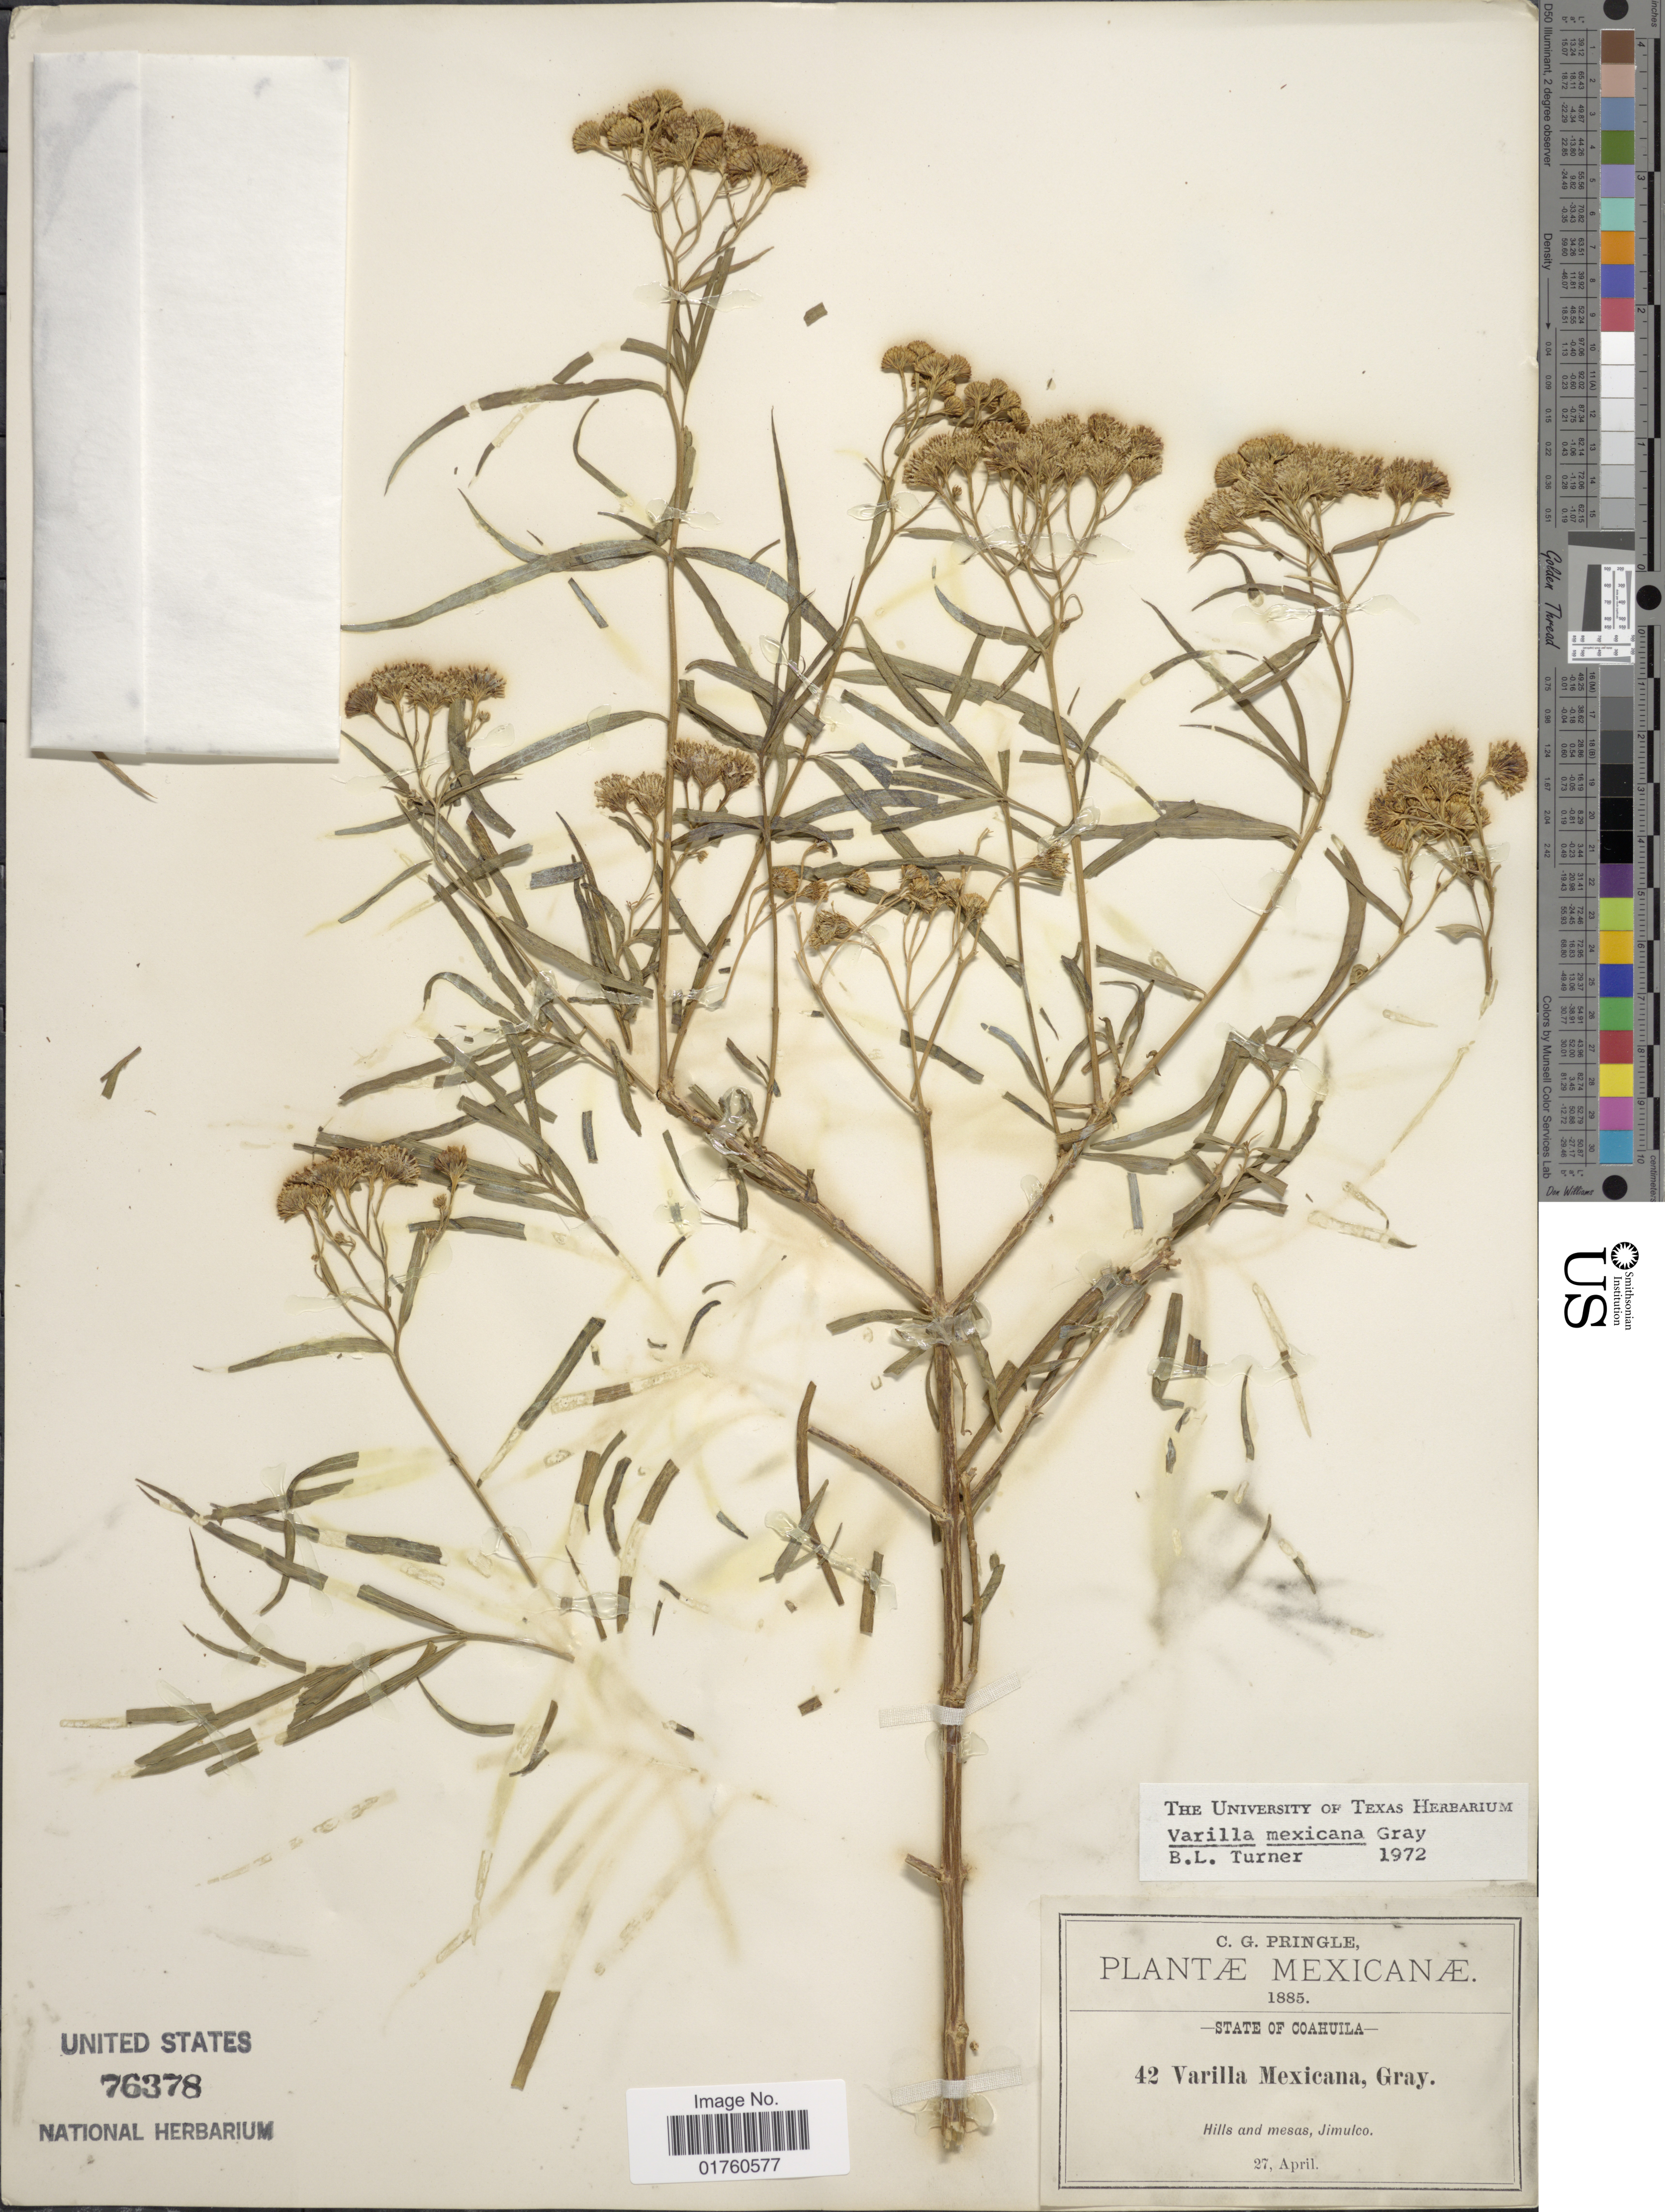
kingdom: Plantae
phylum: Tracheophyta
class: Magnoliopsida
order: Asterales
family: Asteraceae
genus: Varilla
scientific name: Varilla mexicana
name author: A. Gray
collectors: C. G. Pringle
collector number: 42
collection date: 1885-04-27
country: Mexico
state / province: Coahuila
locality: Hills and mesas, Jimulco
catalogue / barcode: US 76378